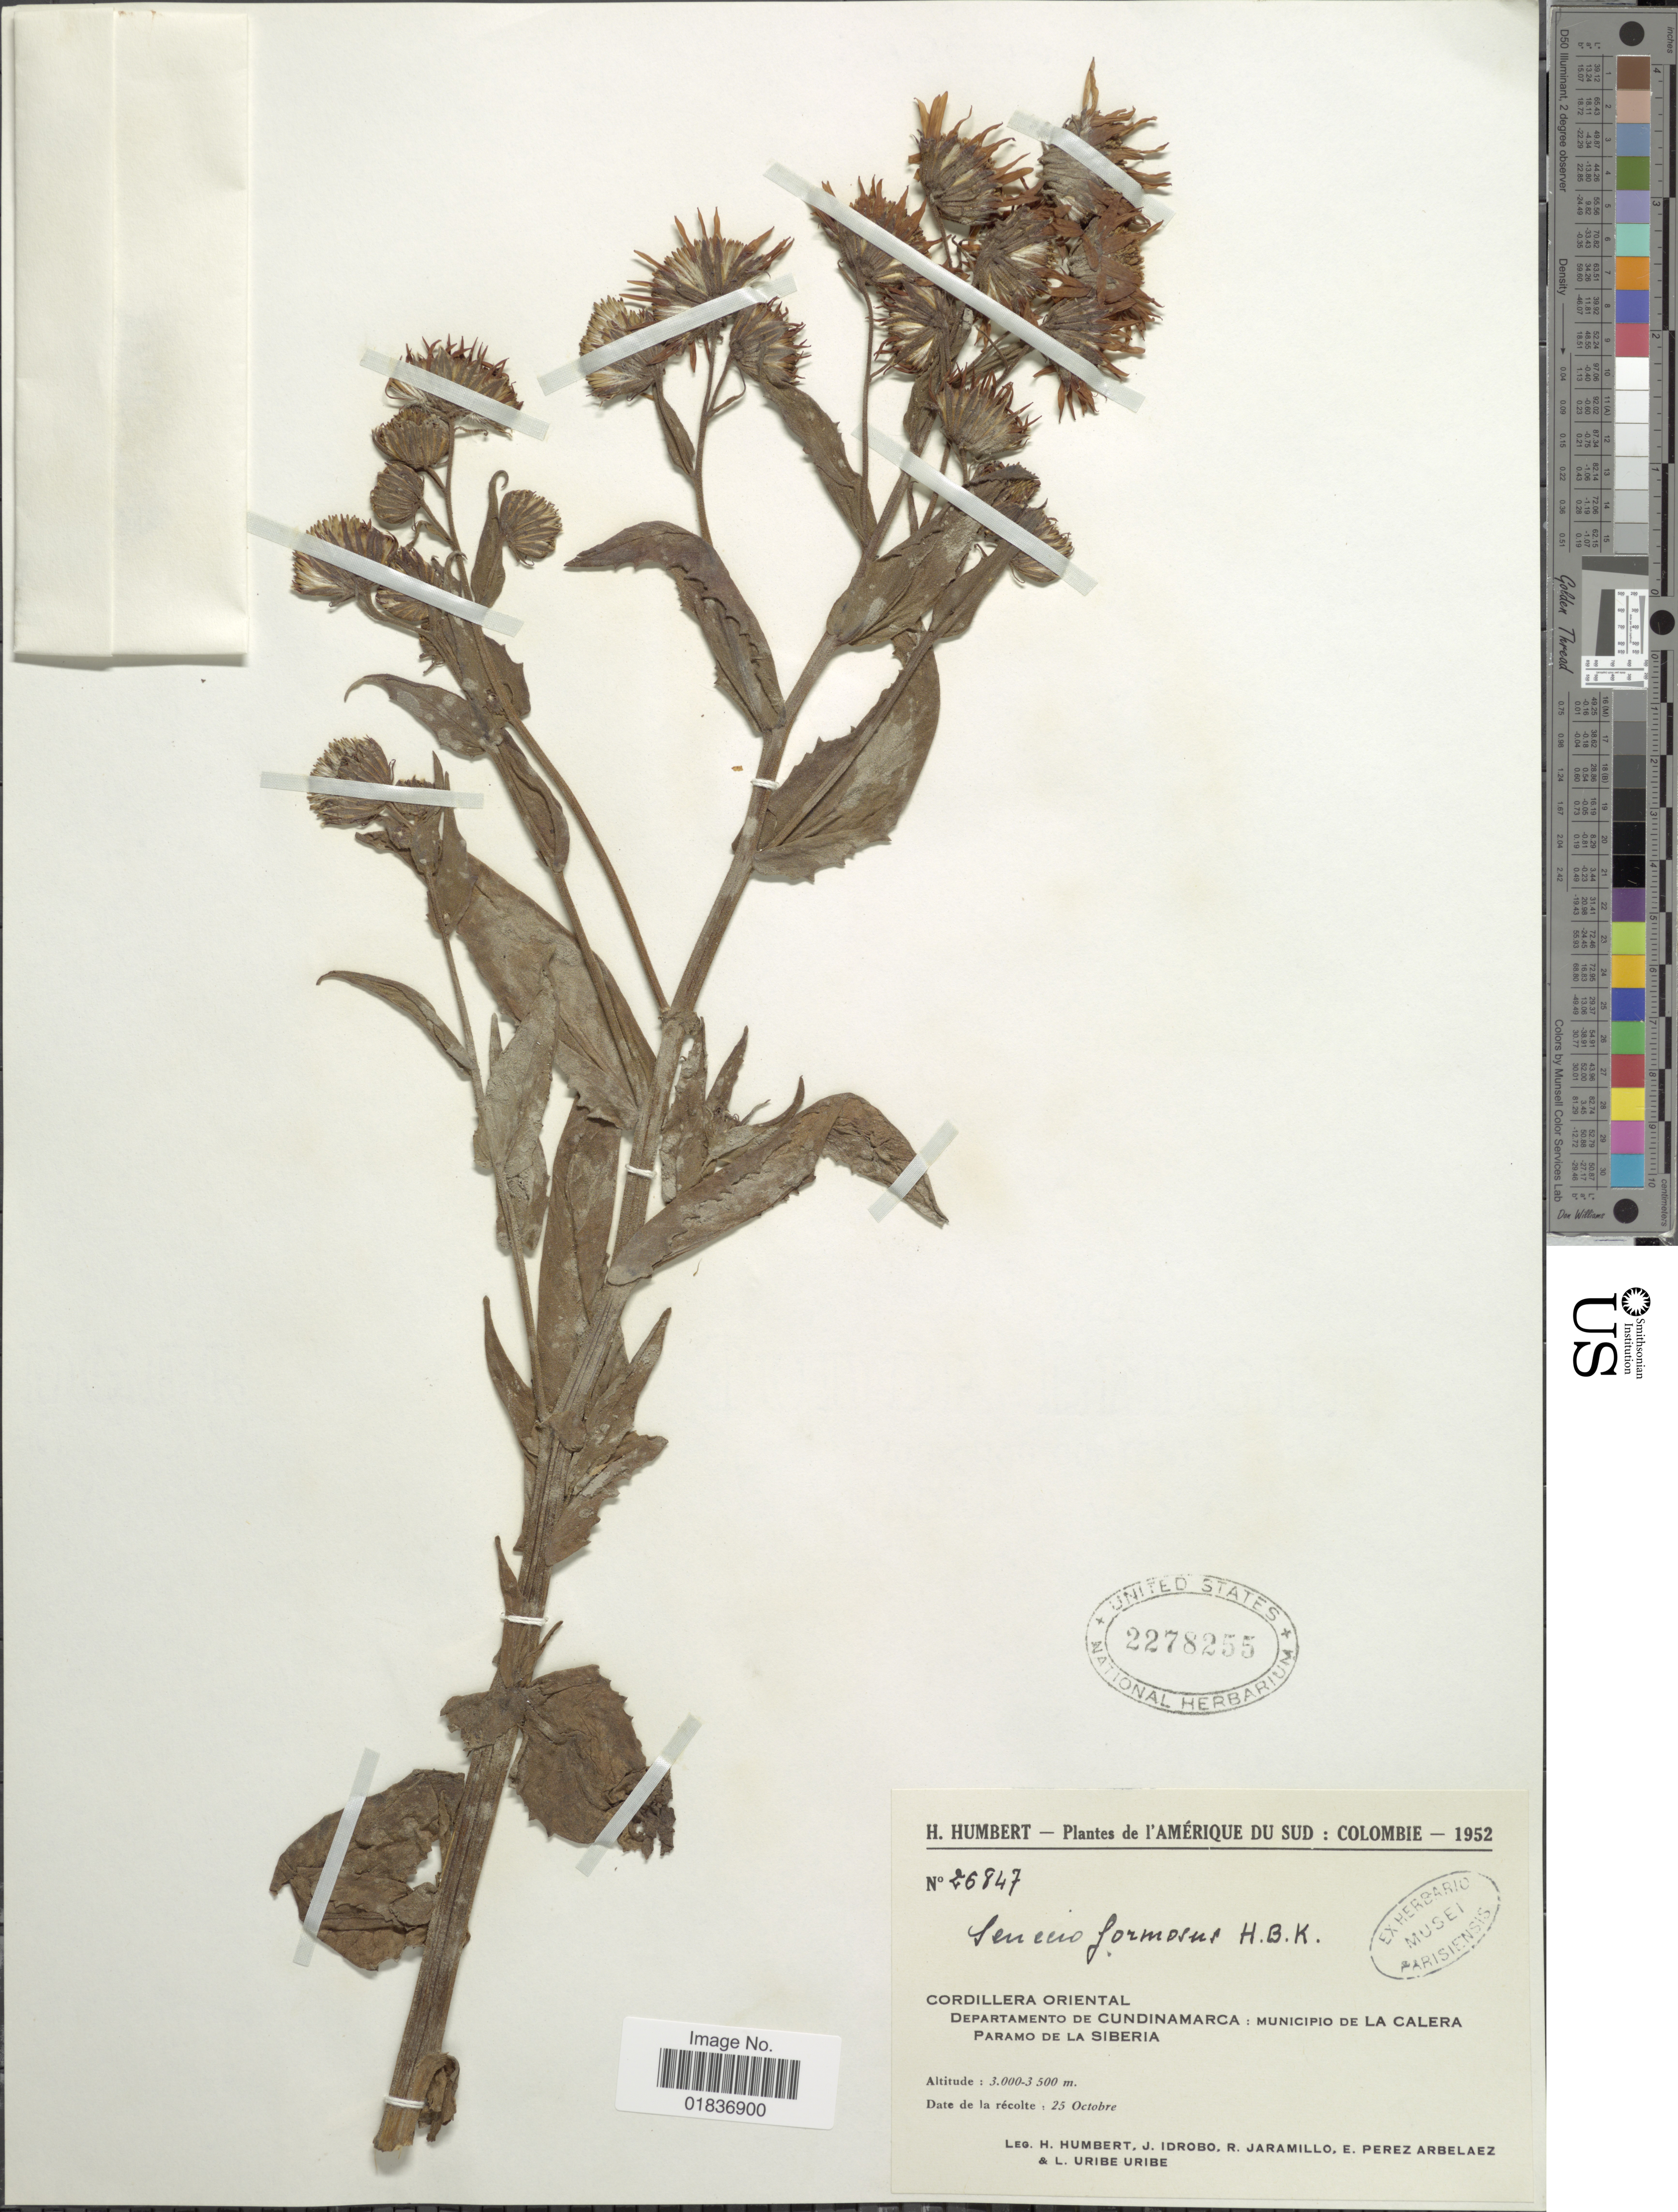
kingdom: Plantae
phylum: Tracheophyta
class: Magnoliopsida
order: Asterales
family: Asteraceae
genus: Senecio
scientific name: Senecio wedglacialis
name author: Cuatrec.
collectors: H. Humbert, J. M. Idrobo, R. Jaramillo M., E. Pérez Arbeláez & L. Uribe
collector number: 26847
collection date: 1952-10-25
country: Colombia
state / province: Cundinamarca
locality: Cordillera Oriental. Departamento de Cundinamarca: Municipio de La Calera. Paramo de La Siberia.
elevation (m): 3000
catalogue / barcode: US 2278255